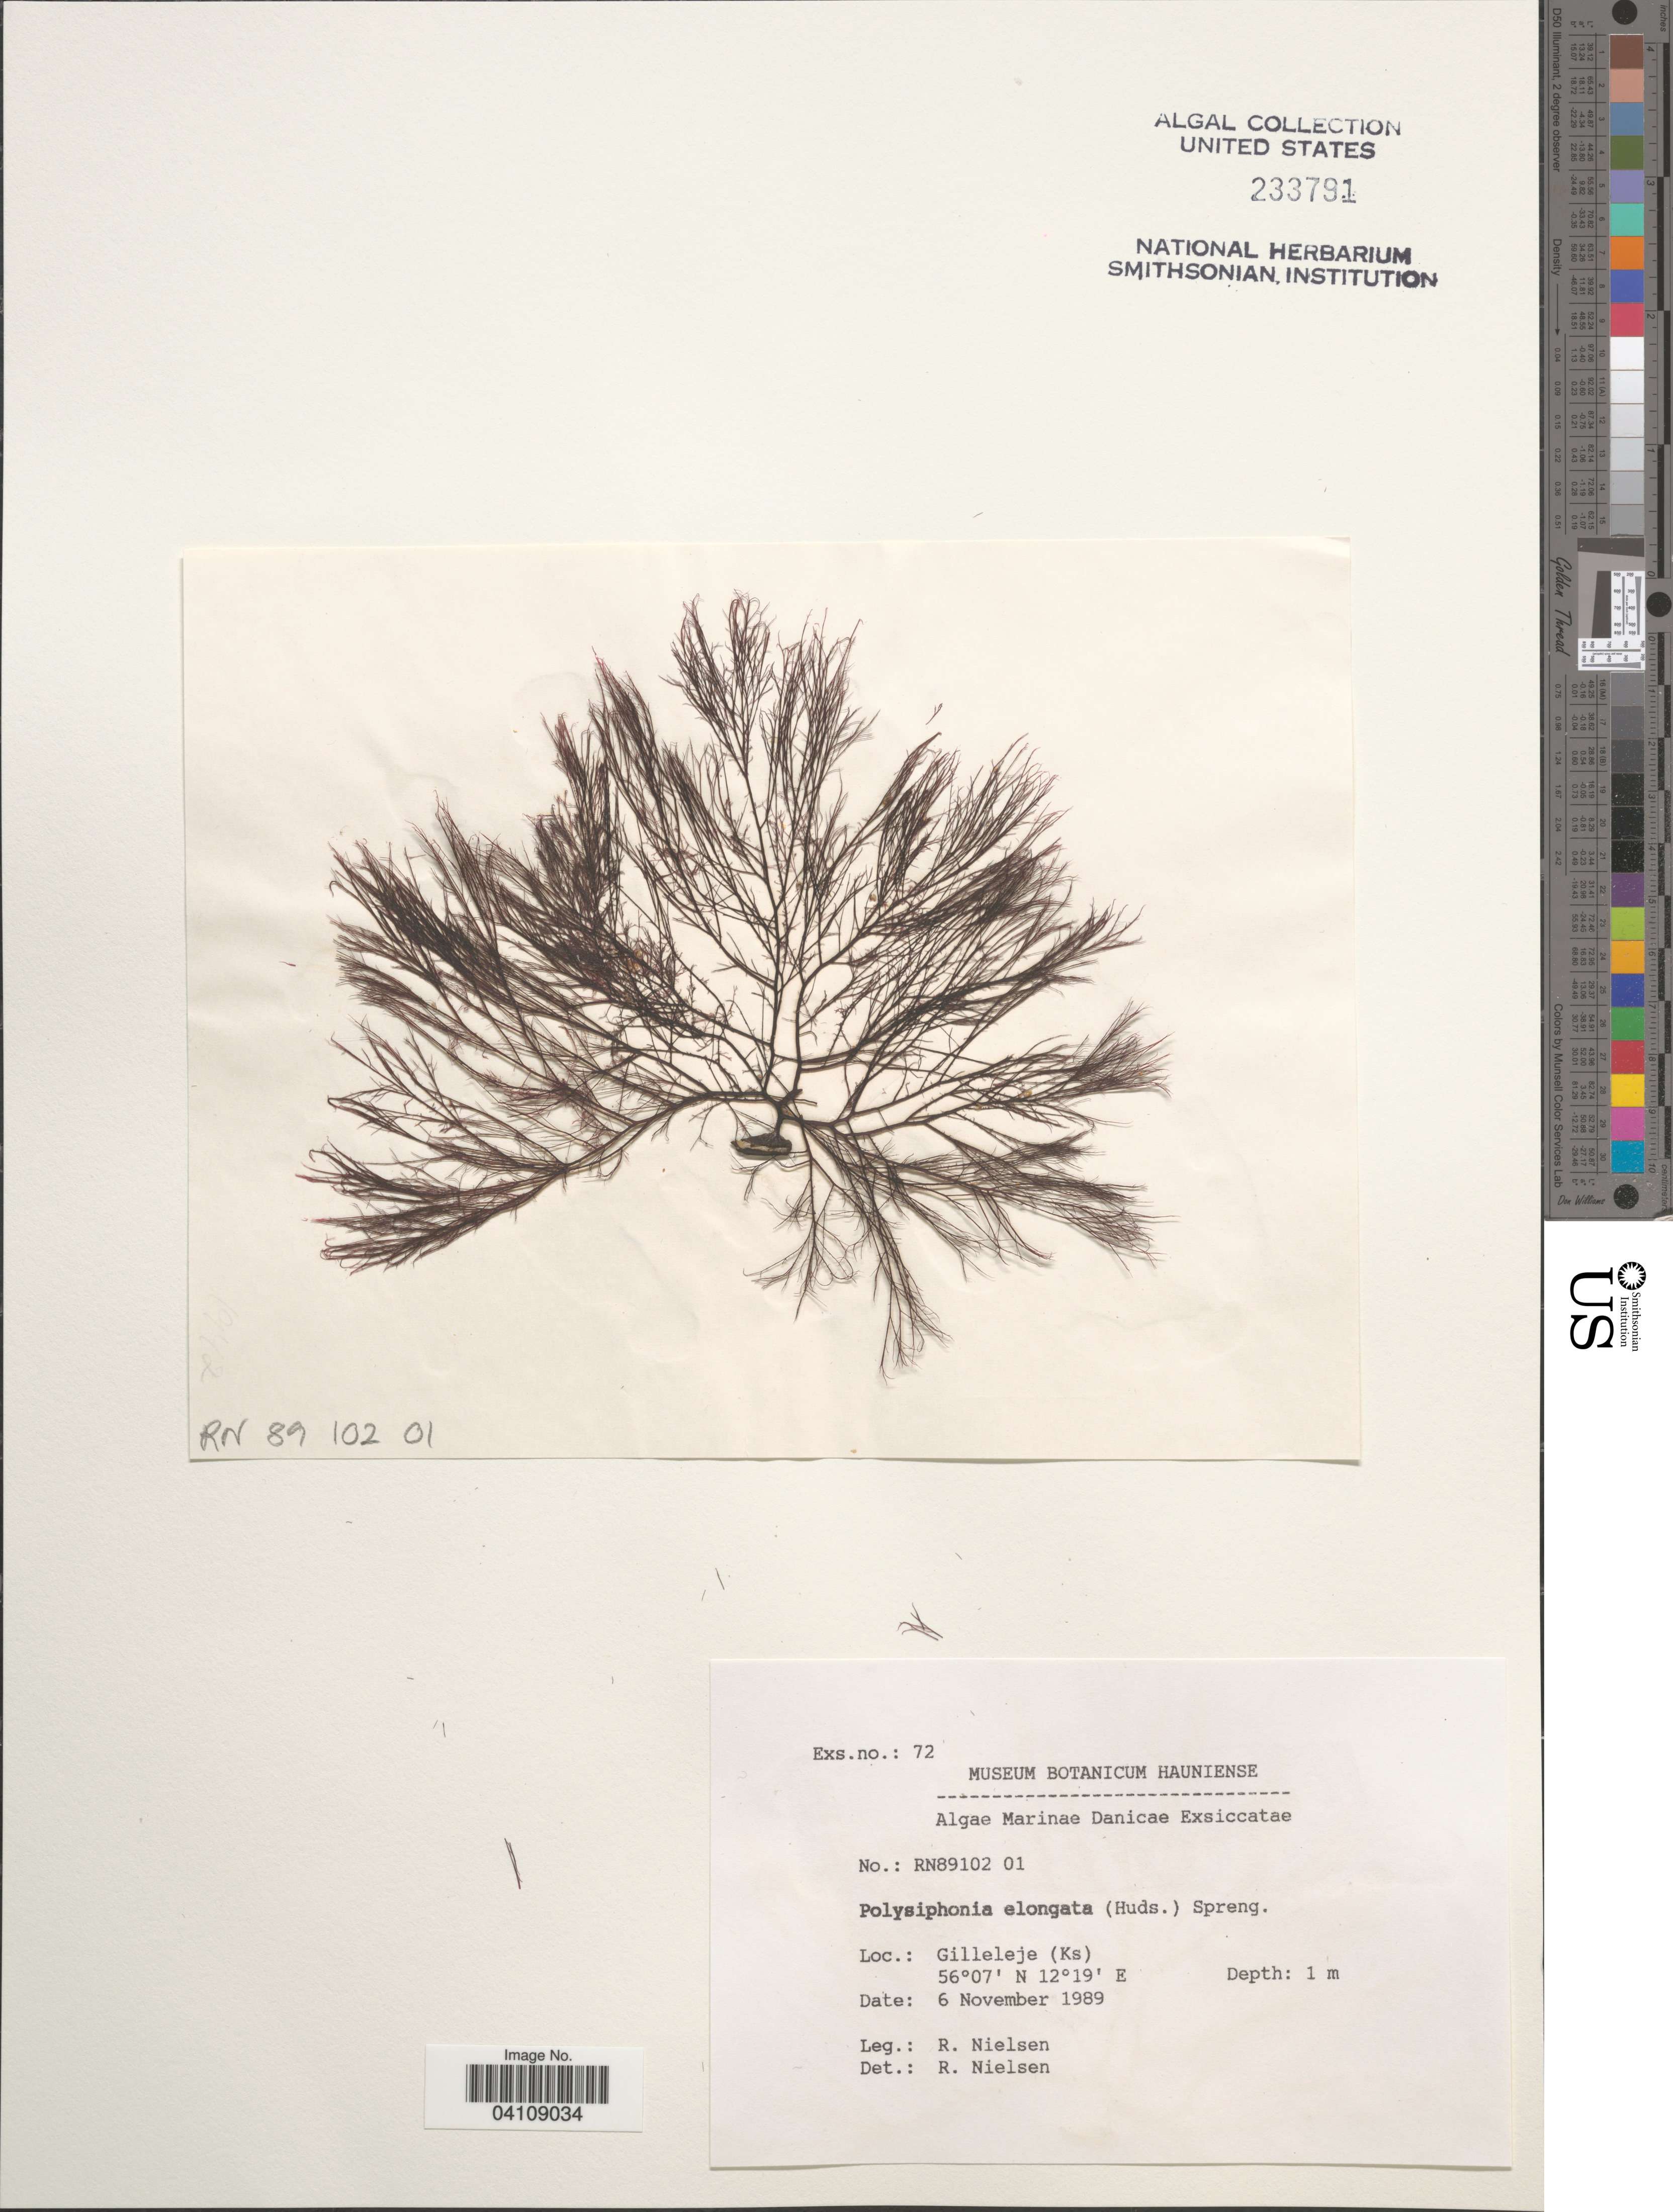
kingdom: Plantae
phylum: Rhodophyta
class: Florideophyceae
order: Ceramiales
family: Rhodomelaceae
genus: Carradoriella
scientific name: Carradoriella elongata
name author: (Hudson) Savoie & G.W. Saunders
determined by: Algae name updating Project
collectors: R. Nielsen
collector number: RN89102 01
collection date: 1989-11-06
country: Denmark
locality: Danicae. Gilleleje (Ks).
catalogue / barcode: US 233791